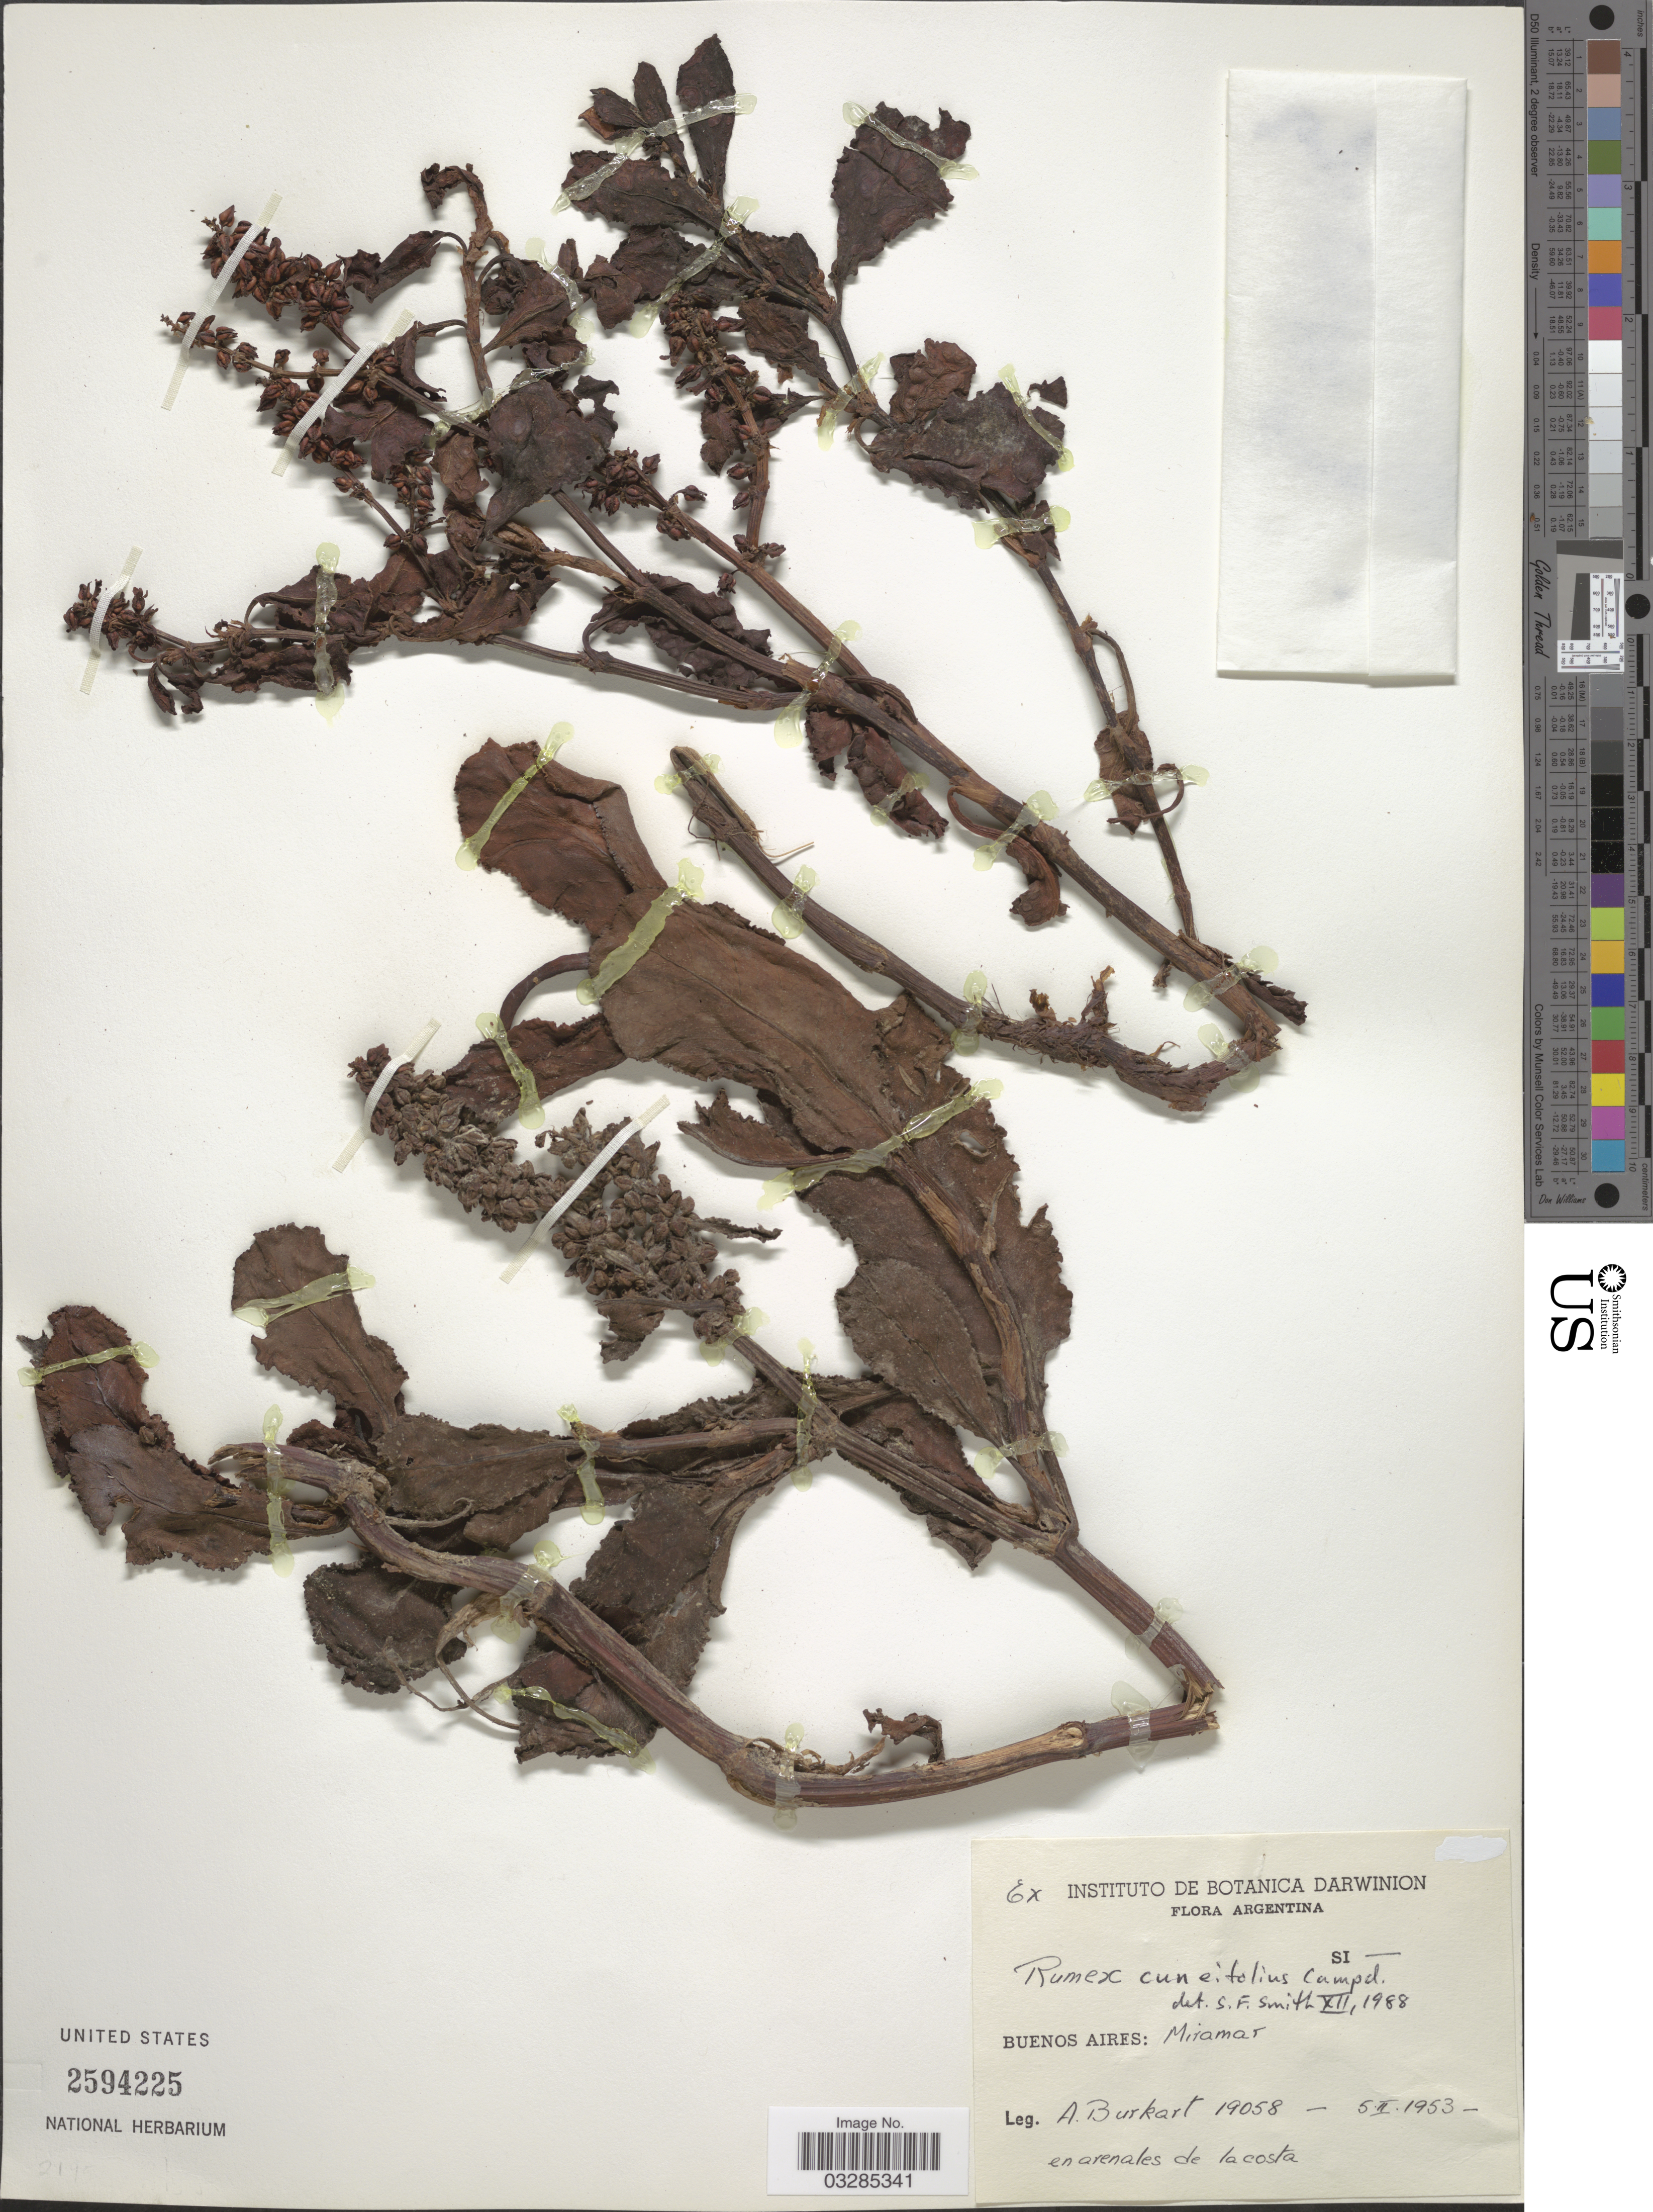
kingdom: Plantae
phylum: Tracheophyta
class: Magnoliopsida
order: Caryophyllales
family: Polygonaceae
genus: Rumex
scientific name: Rumex cuneifolius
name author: Campd.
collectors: A. E. Burkart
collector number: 19058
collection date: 1953-02-05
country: Argentina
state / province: Buenos Aires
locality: Miramar.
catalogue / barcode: US 2594225